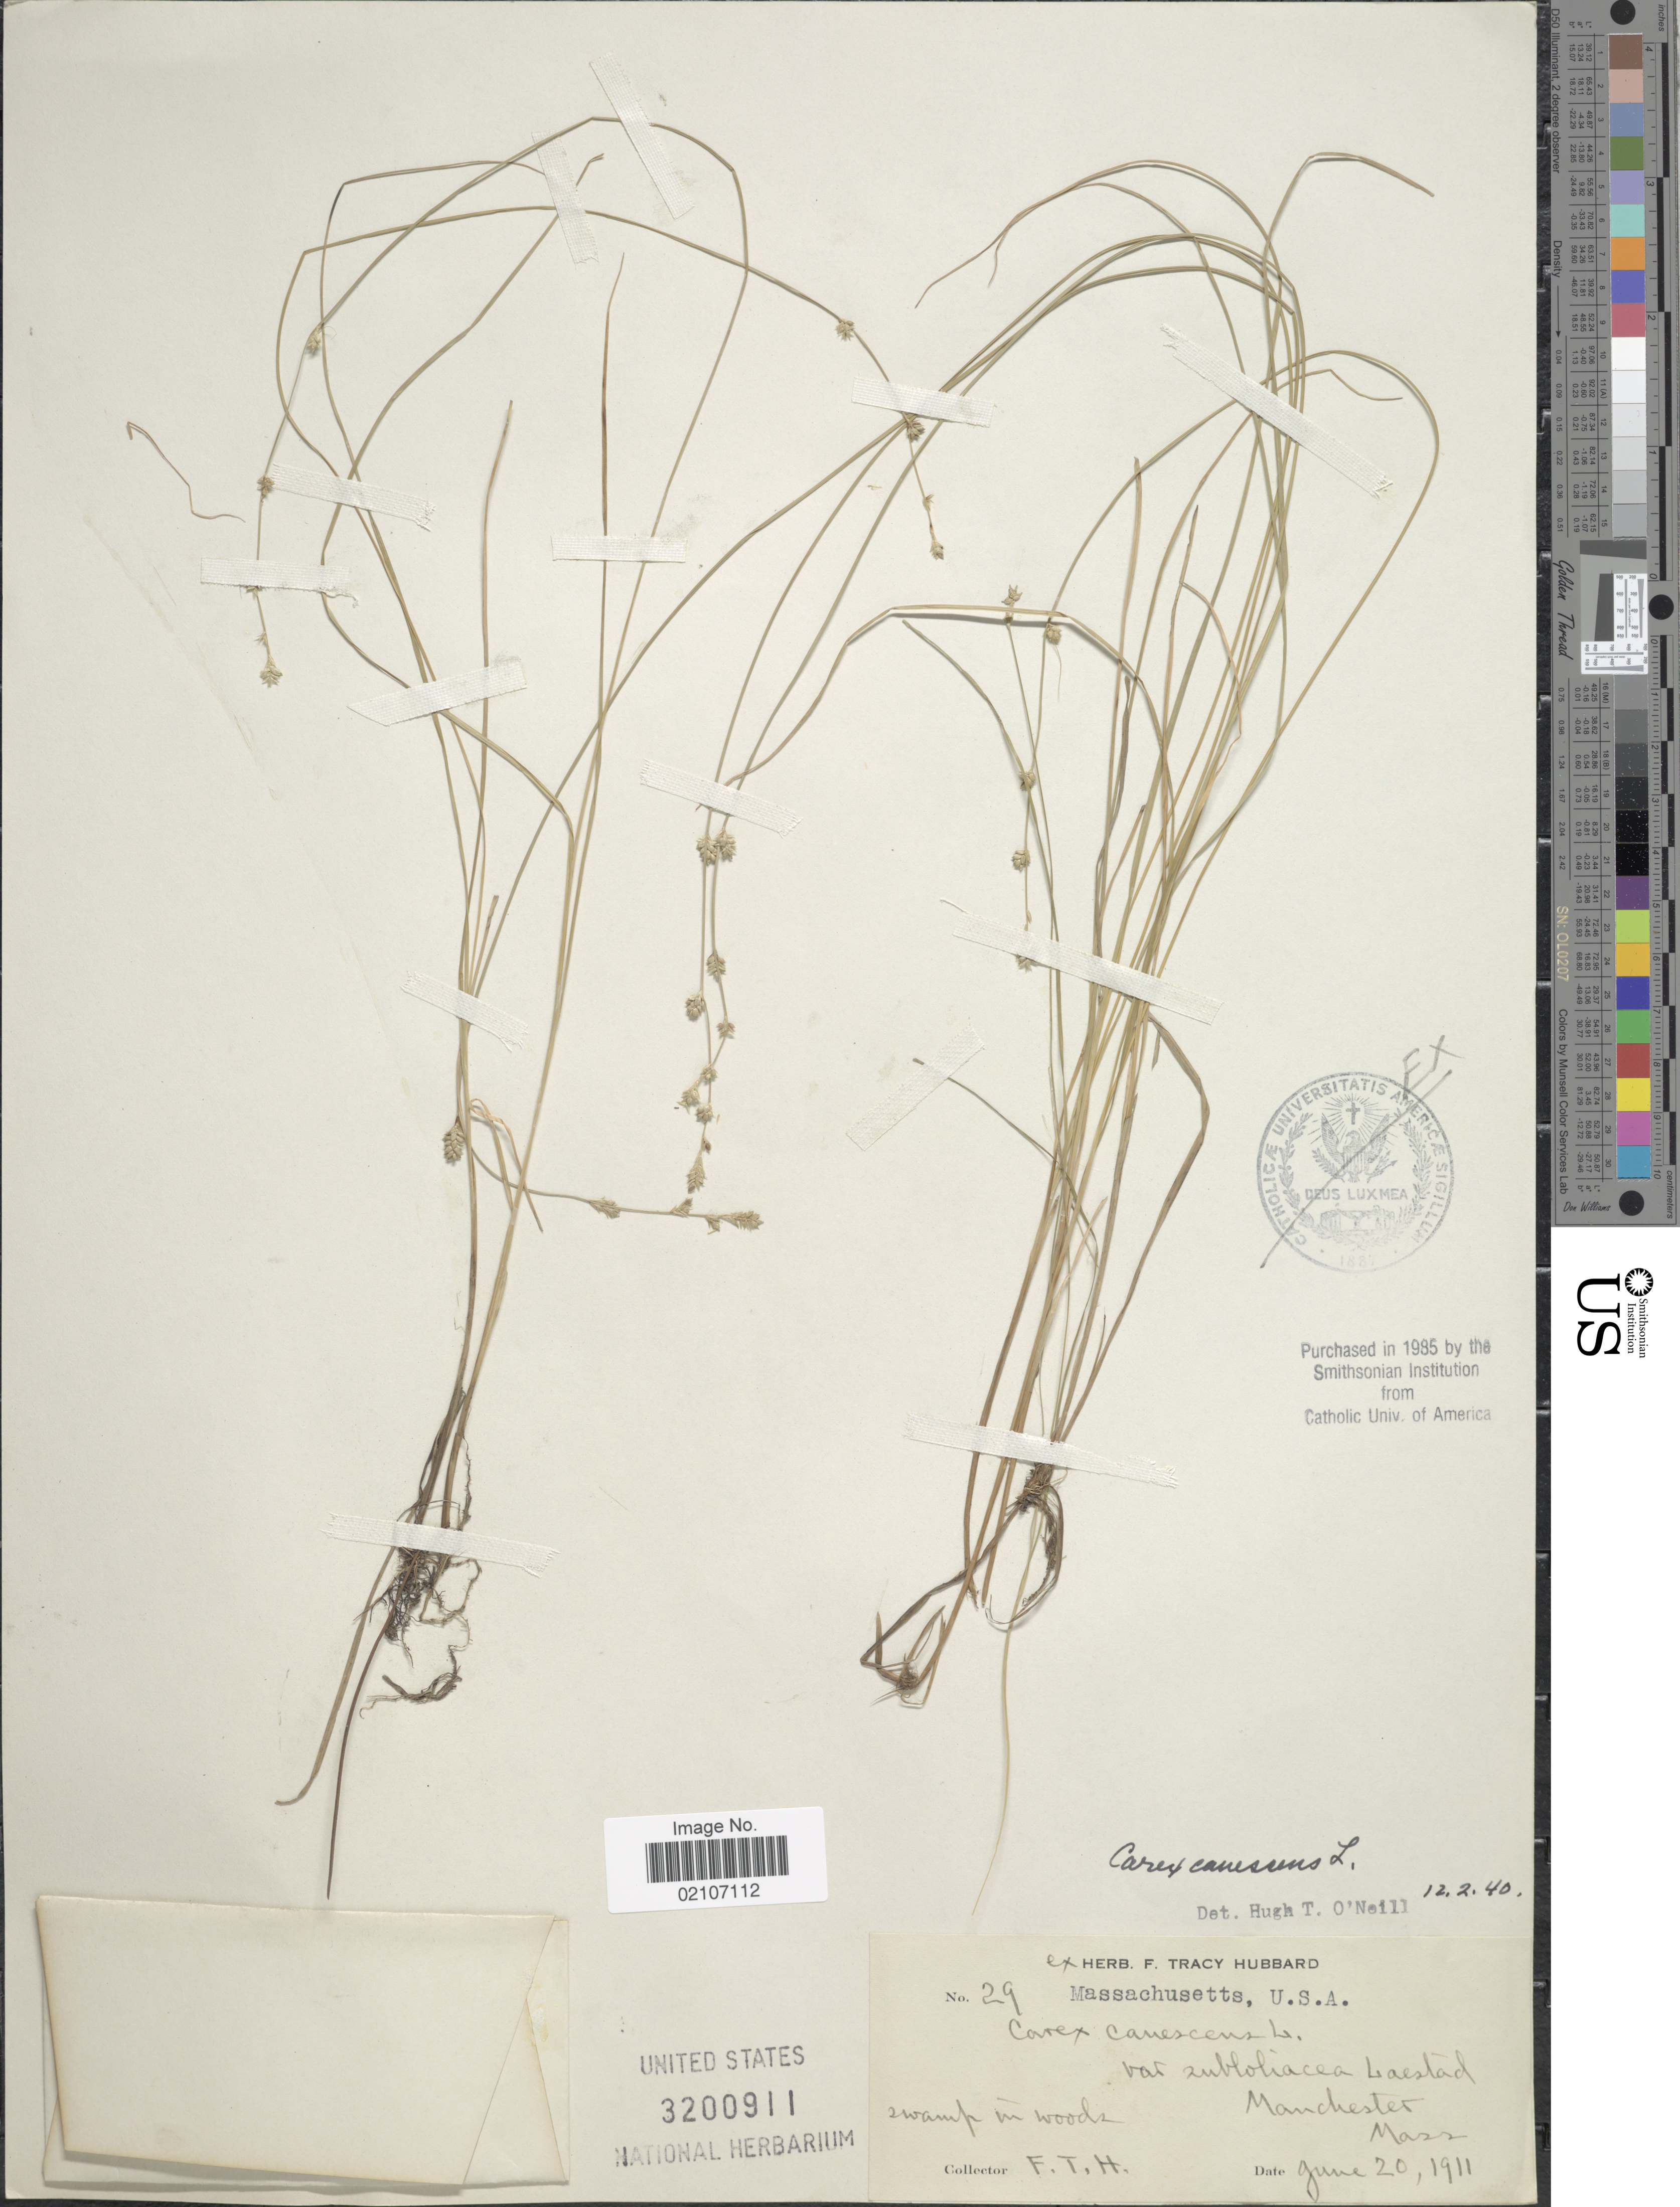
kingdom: Plantae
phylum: Tracheophyta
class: Liliopsida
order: Poales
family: Cyperaceae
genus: Carex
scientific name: Carex canescens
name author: L.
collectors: F. T. Hubbard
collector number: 29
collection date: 1911-06-20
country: United States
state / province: Massachusetts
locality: Manchester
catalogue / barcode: US 3200911